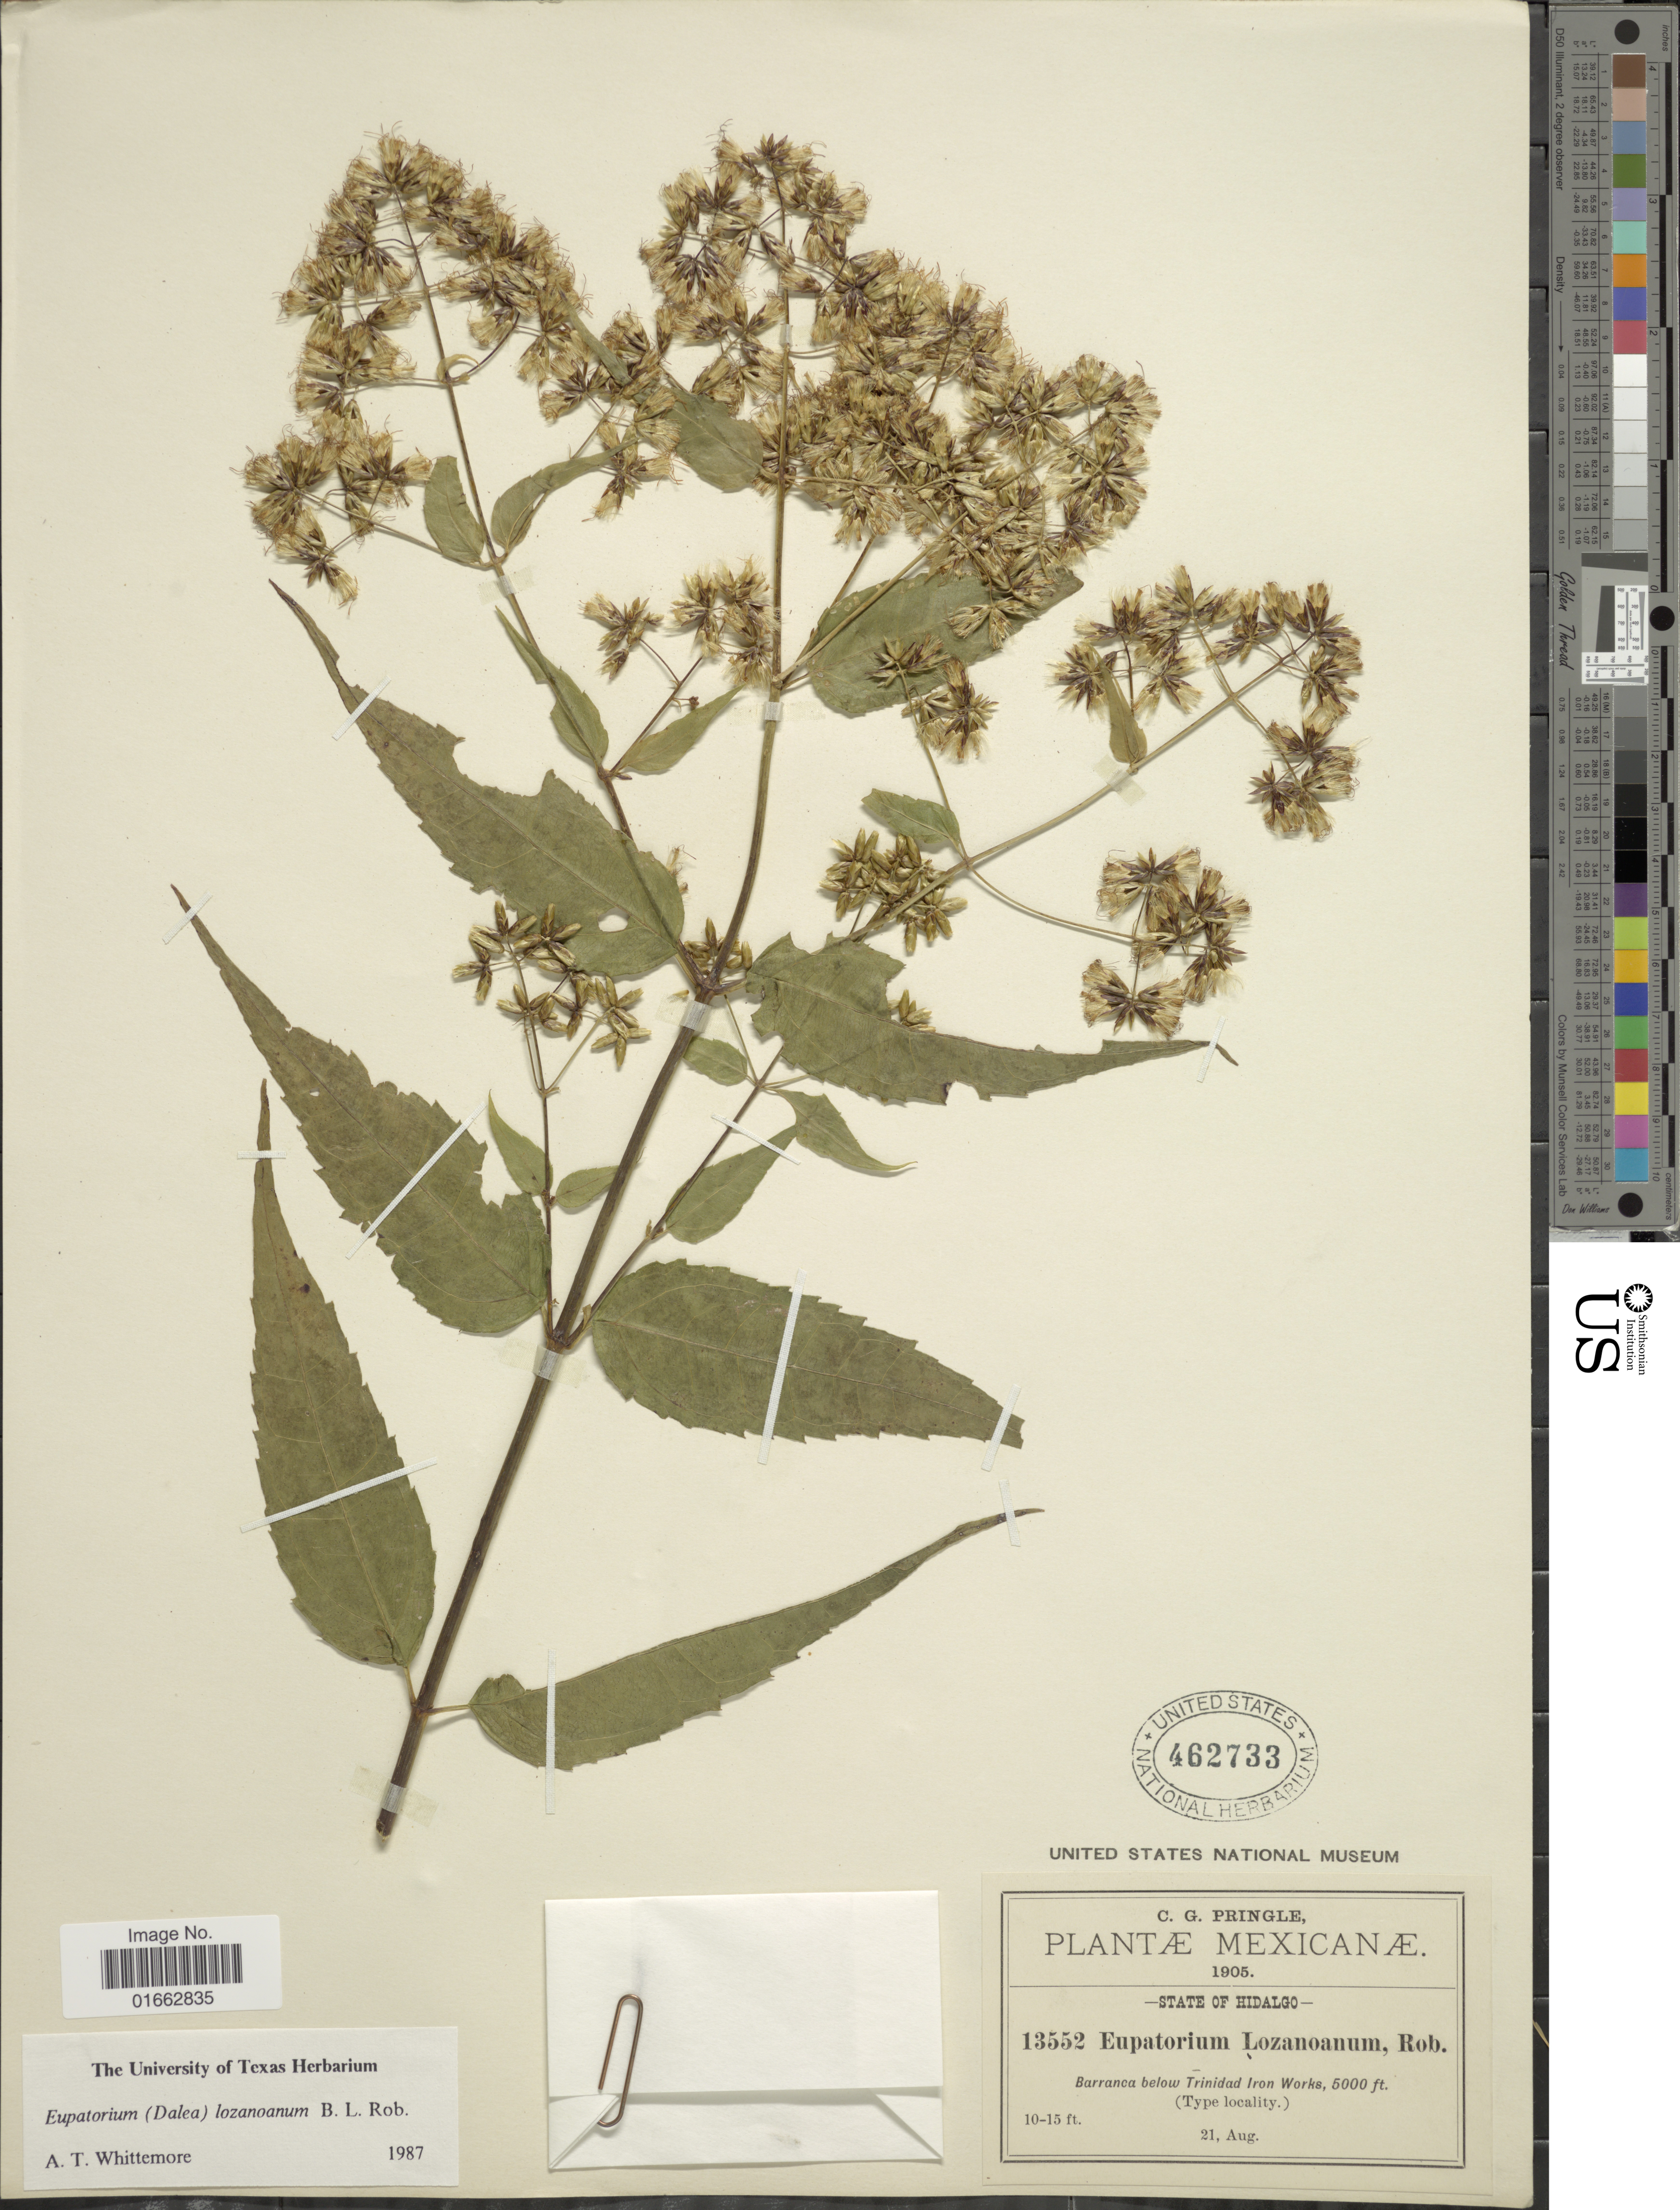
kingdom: Plantae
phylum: Tracheophyta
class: Magnoliopsida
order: Asterales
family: Asteraceae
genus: Critonia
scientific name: Critonia lozanoana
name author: (B.L. Rob.) R.M. King & H. Rob.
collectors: C. G. Pringle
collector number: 13552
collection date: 1905-08-21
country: Mexico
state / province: Hidalgo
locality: Barranca below Trinidad Iron Works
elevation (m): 1524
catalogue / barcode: US 462733